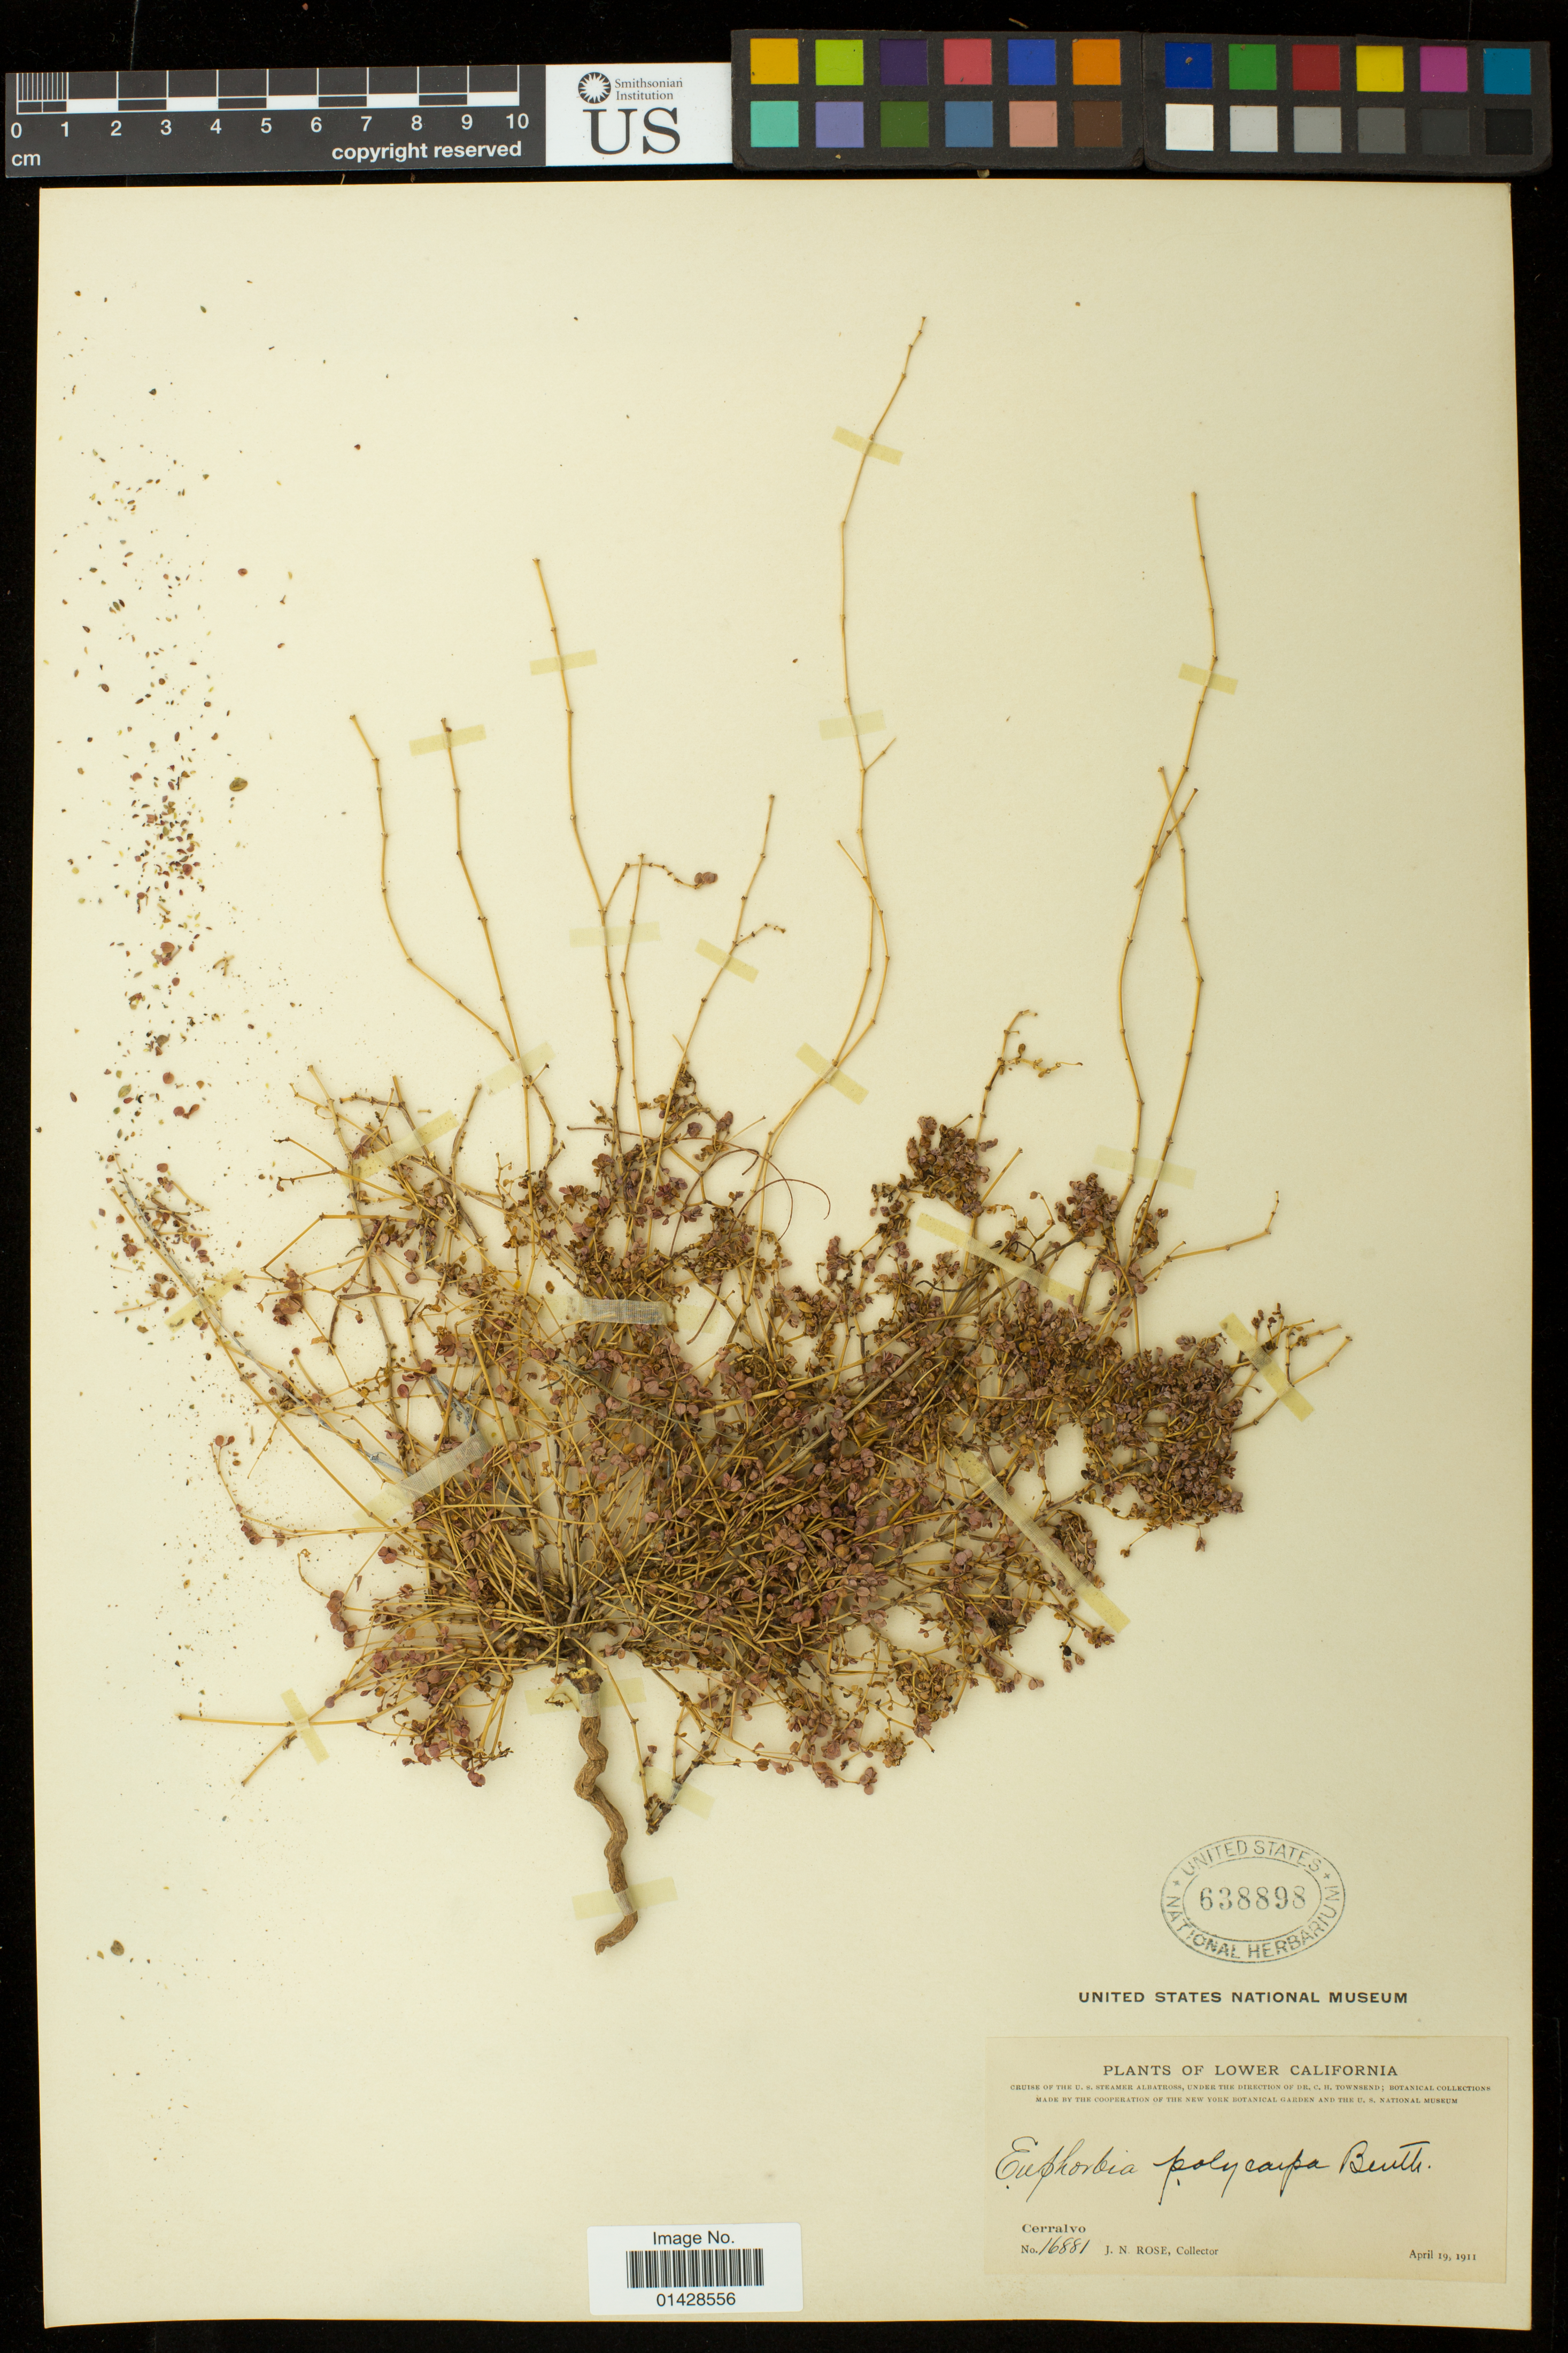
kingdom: Plantae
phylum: Tracheophyta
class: Magnoliopsida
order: Malpighiales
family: Euphorbiaceae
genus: Euphorbia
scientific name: Euphorbia polycarpa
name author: Benth.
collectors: J. N. Rose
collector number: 16881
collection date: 1911-04-19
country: Mexico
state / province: Baja California Sur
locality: Cerralvo, Lower California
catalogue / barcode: US 638898